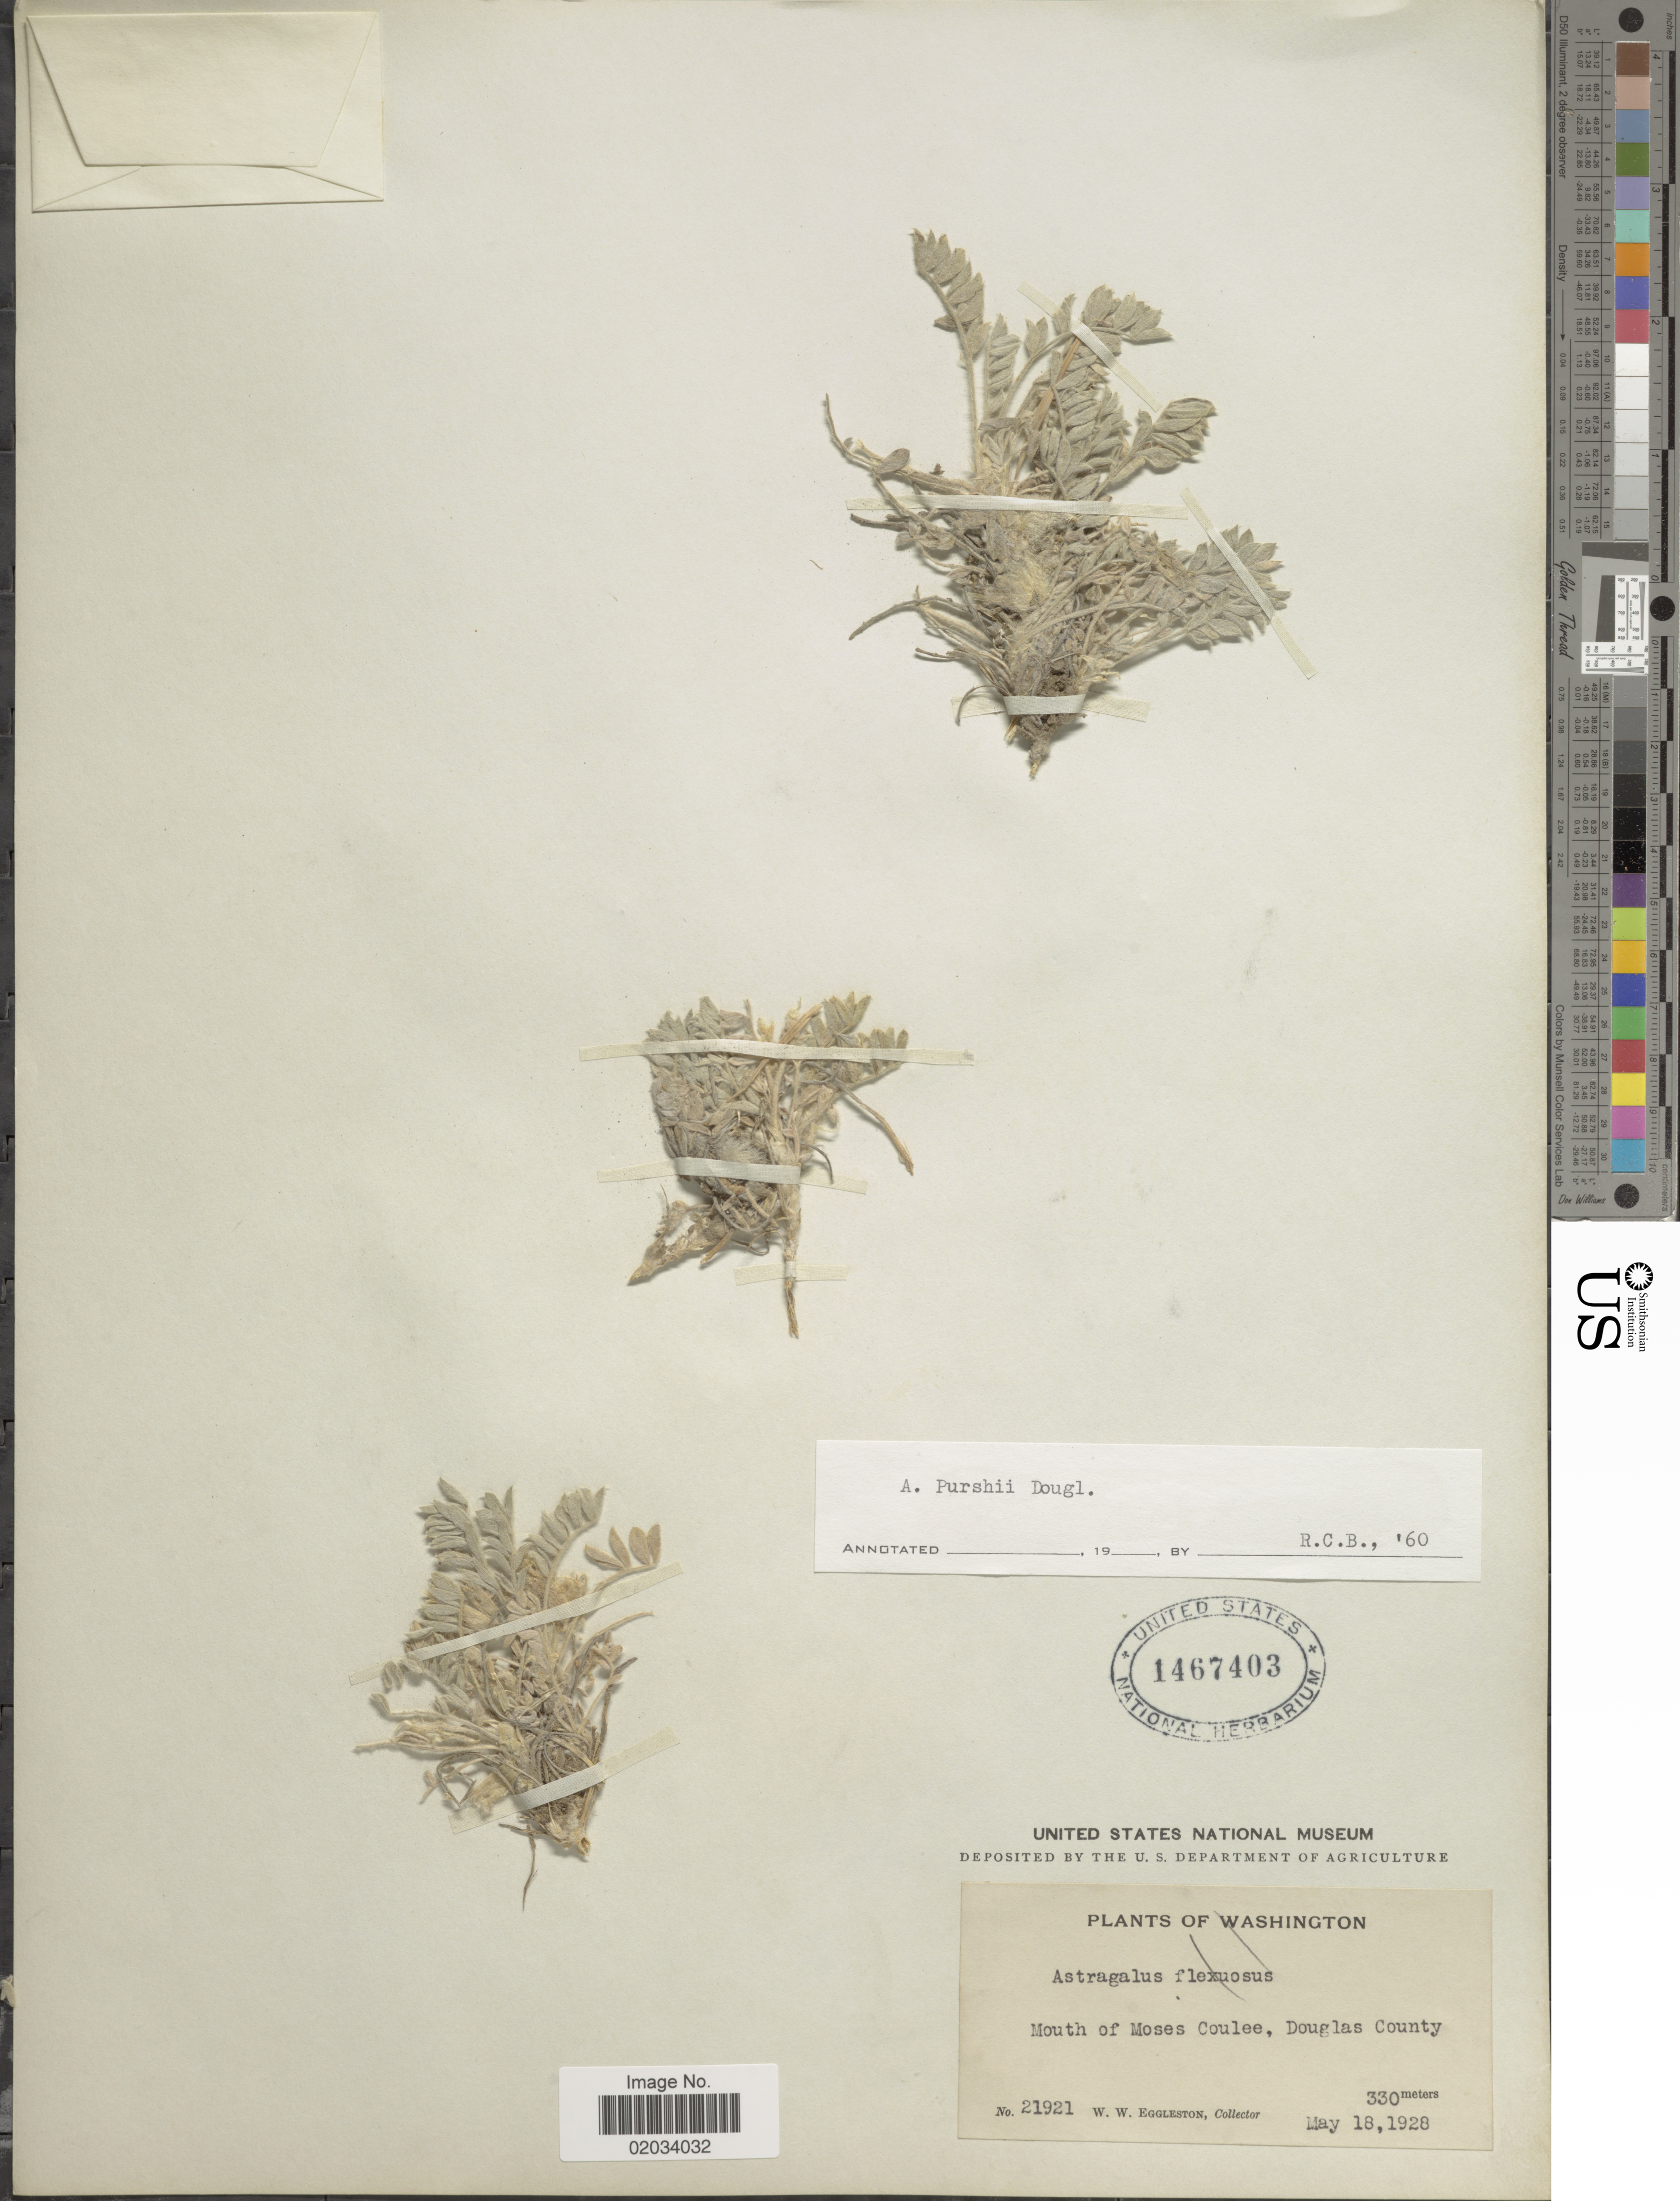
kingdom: Plantae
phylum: Tracheophyta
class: Magnoliopsida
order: Fabales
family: Fabaceae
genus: Astragalus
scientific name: Astragalus purshii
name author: Douglas ex Hook.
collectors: W. W. Eggleston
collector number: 21921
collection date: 1928-05-18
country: United States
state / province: Washington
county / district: Douglas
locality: Mouth of Moses Coulee, Douglas County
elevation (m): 330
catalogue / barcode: US 1467403